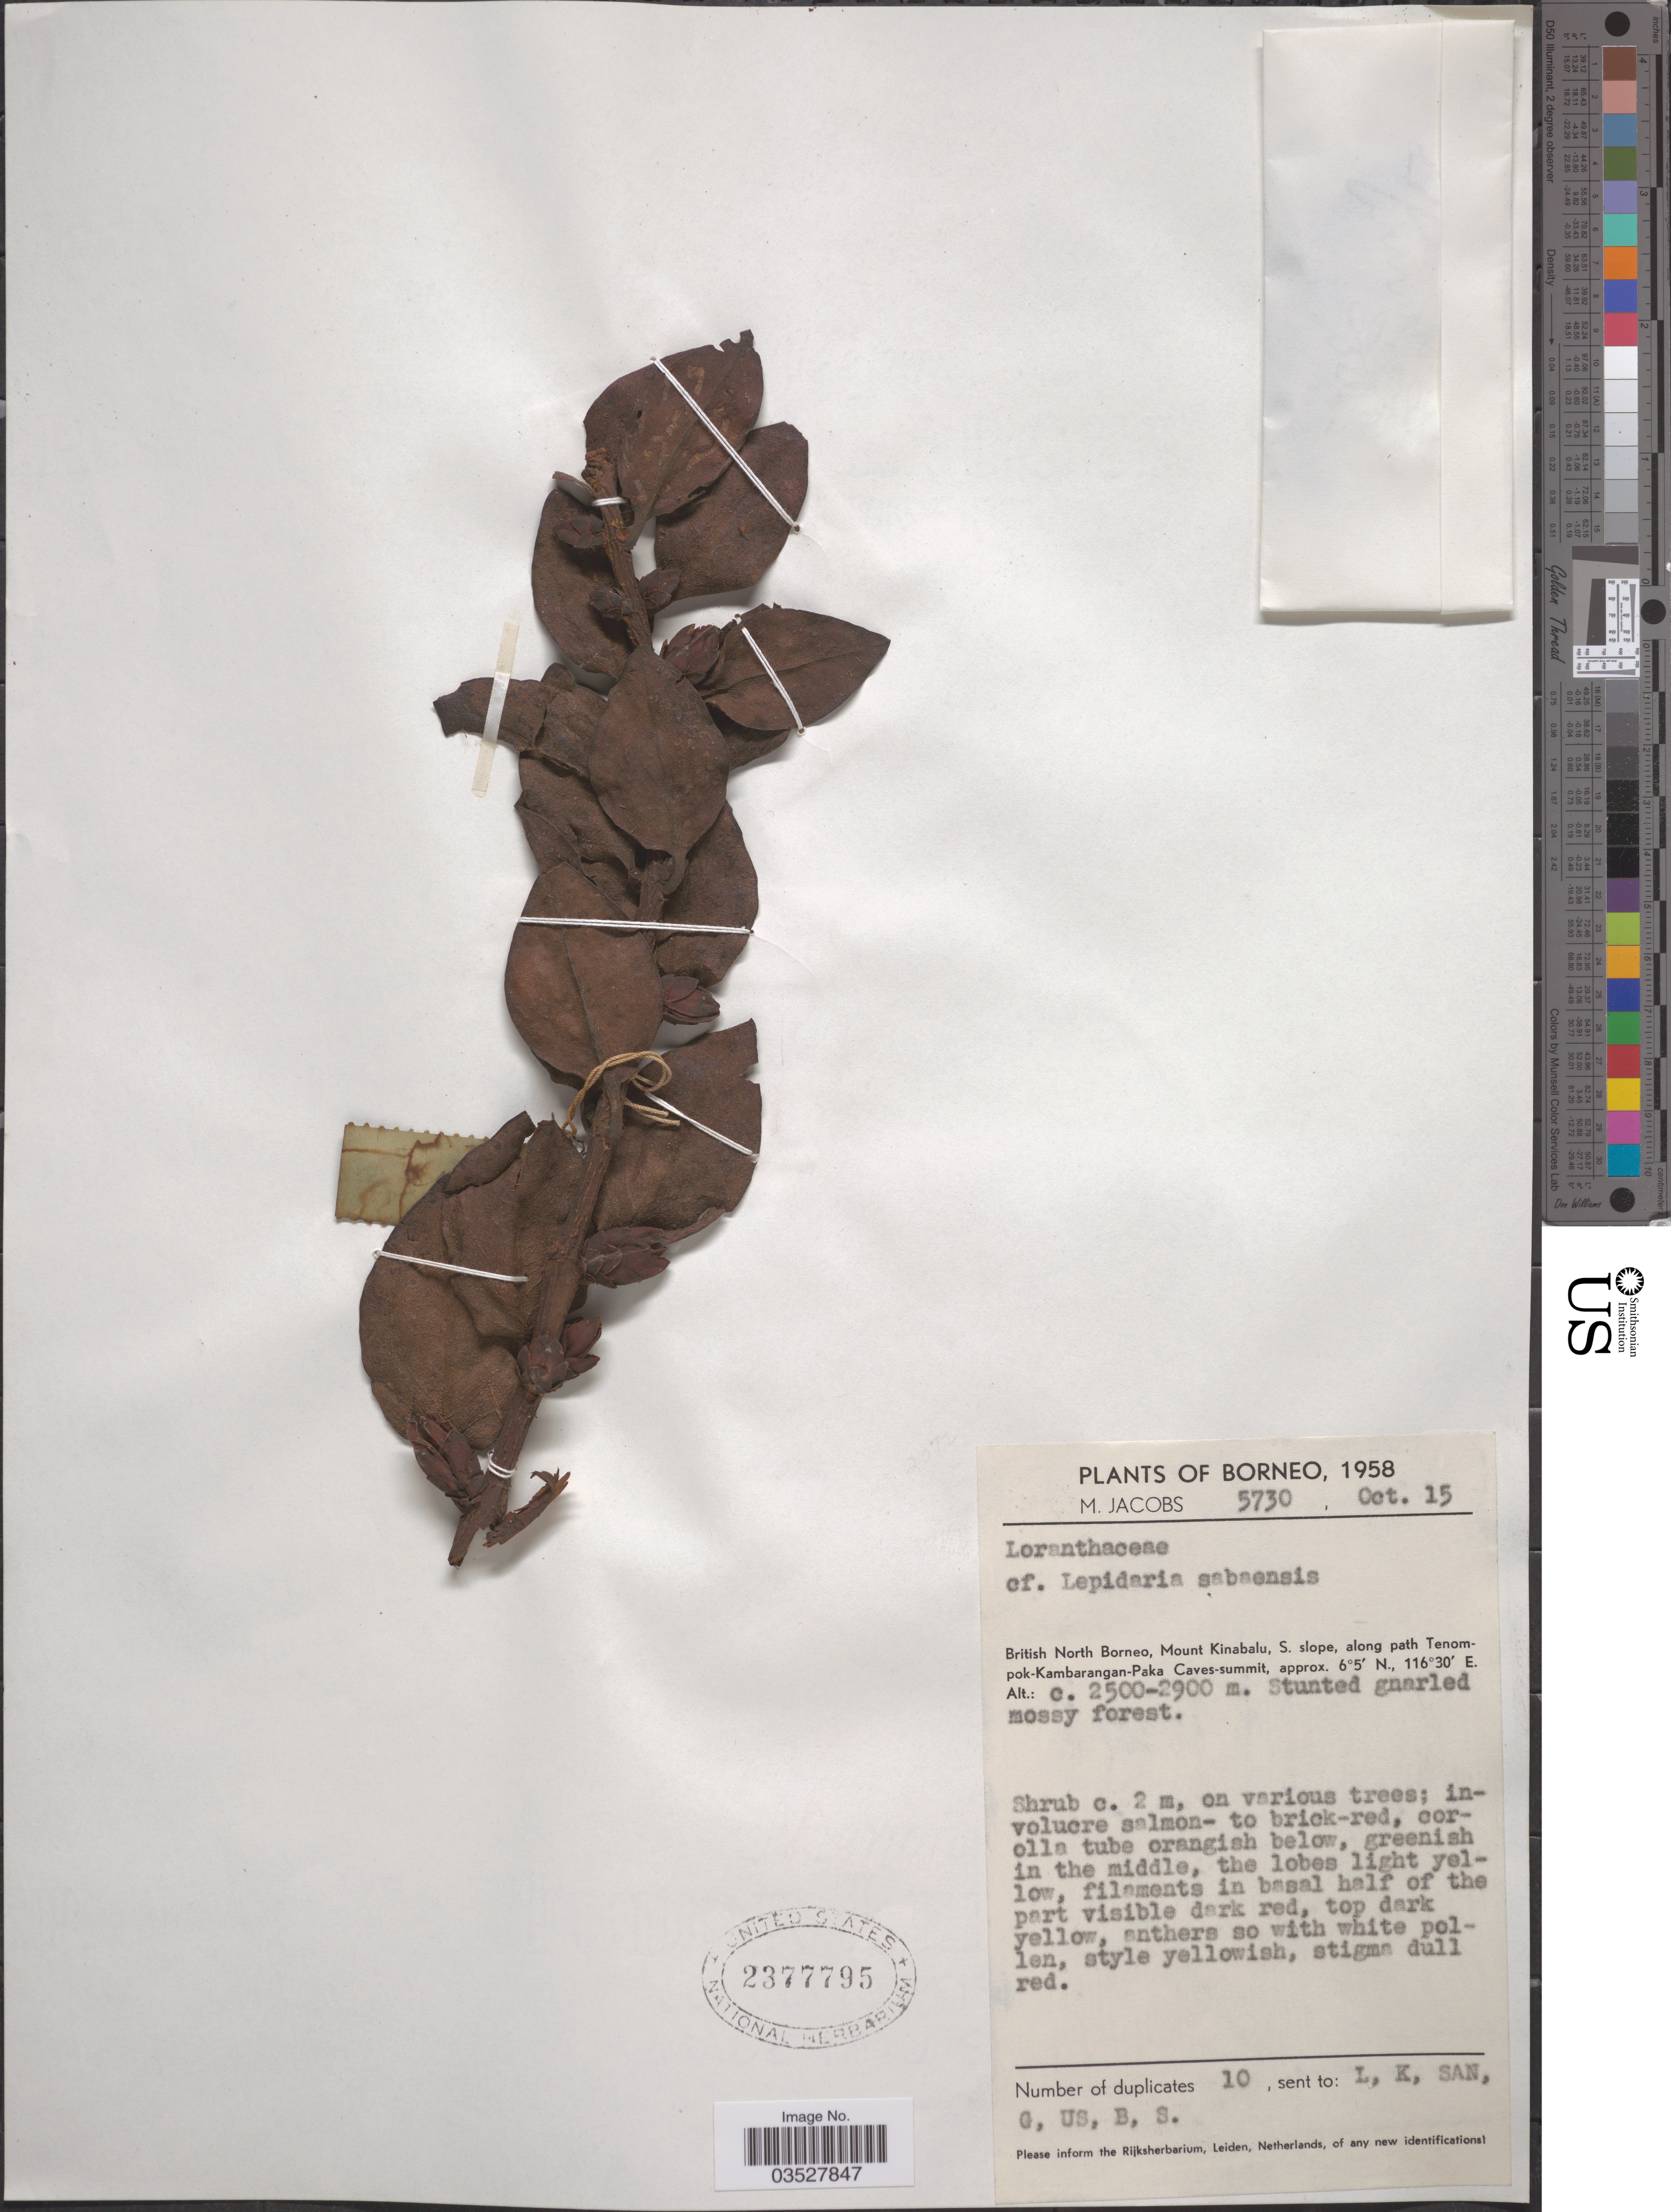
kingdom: Plantae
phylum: Tracheophyta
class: Magnoliopsida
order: Santalales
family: Loranthaceae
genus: Lepidaria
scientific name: Lepidaria sabaensis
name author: (Stapf) Danser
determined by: Barlow, B.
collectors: M. Jacobs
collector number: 5730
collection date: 1958-10-15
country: Malaysia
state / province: Sabah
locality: Borneo. British North Borneo, Mount Kinabalu, S. slope, along path Tenompok-Kambarangan-Paka Caves-summit.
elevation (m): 2500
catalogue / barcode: US 2377795